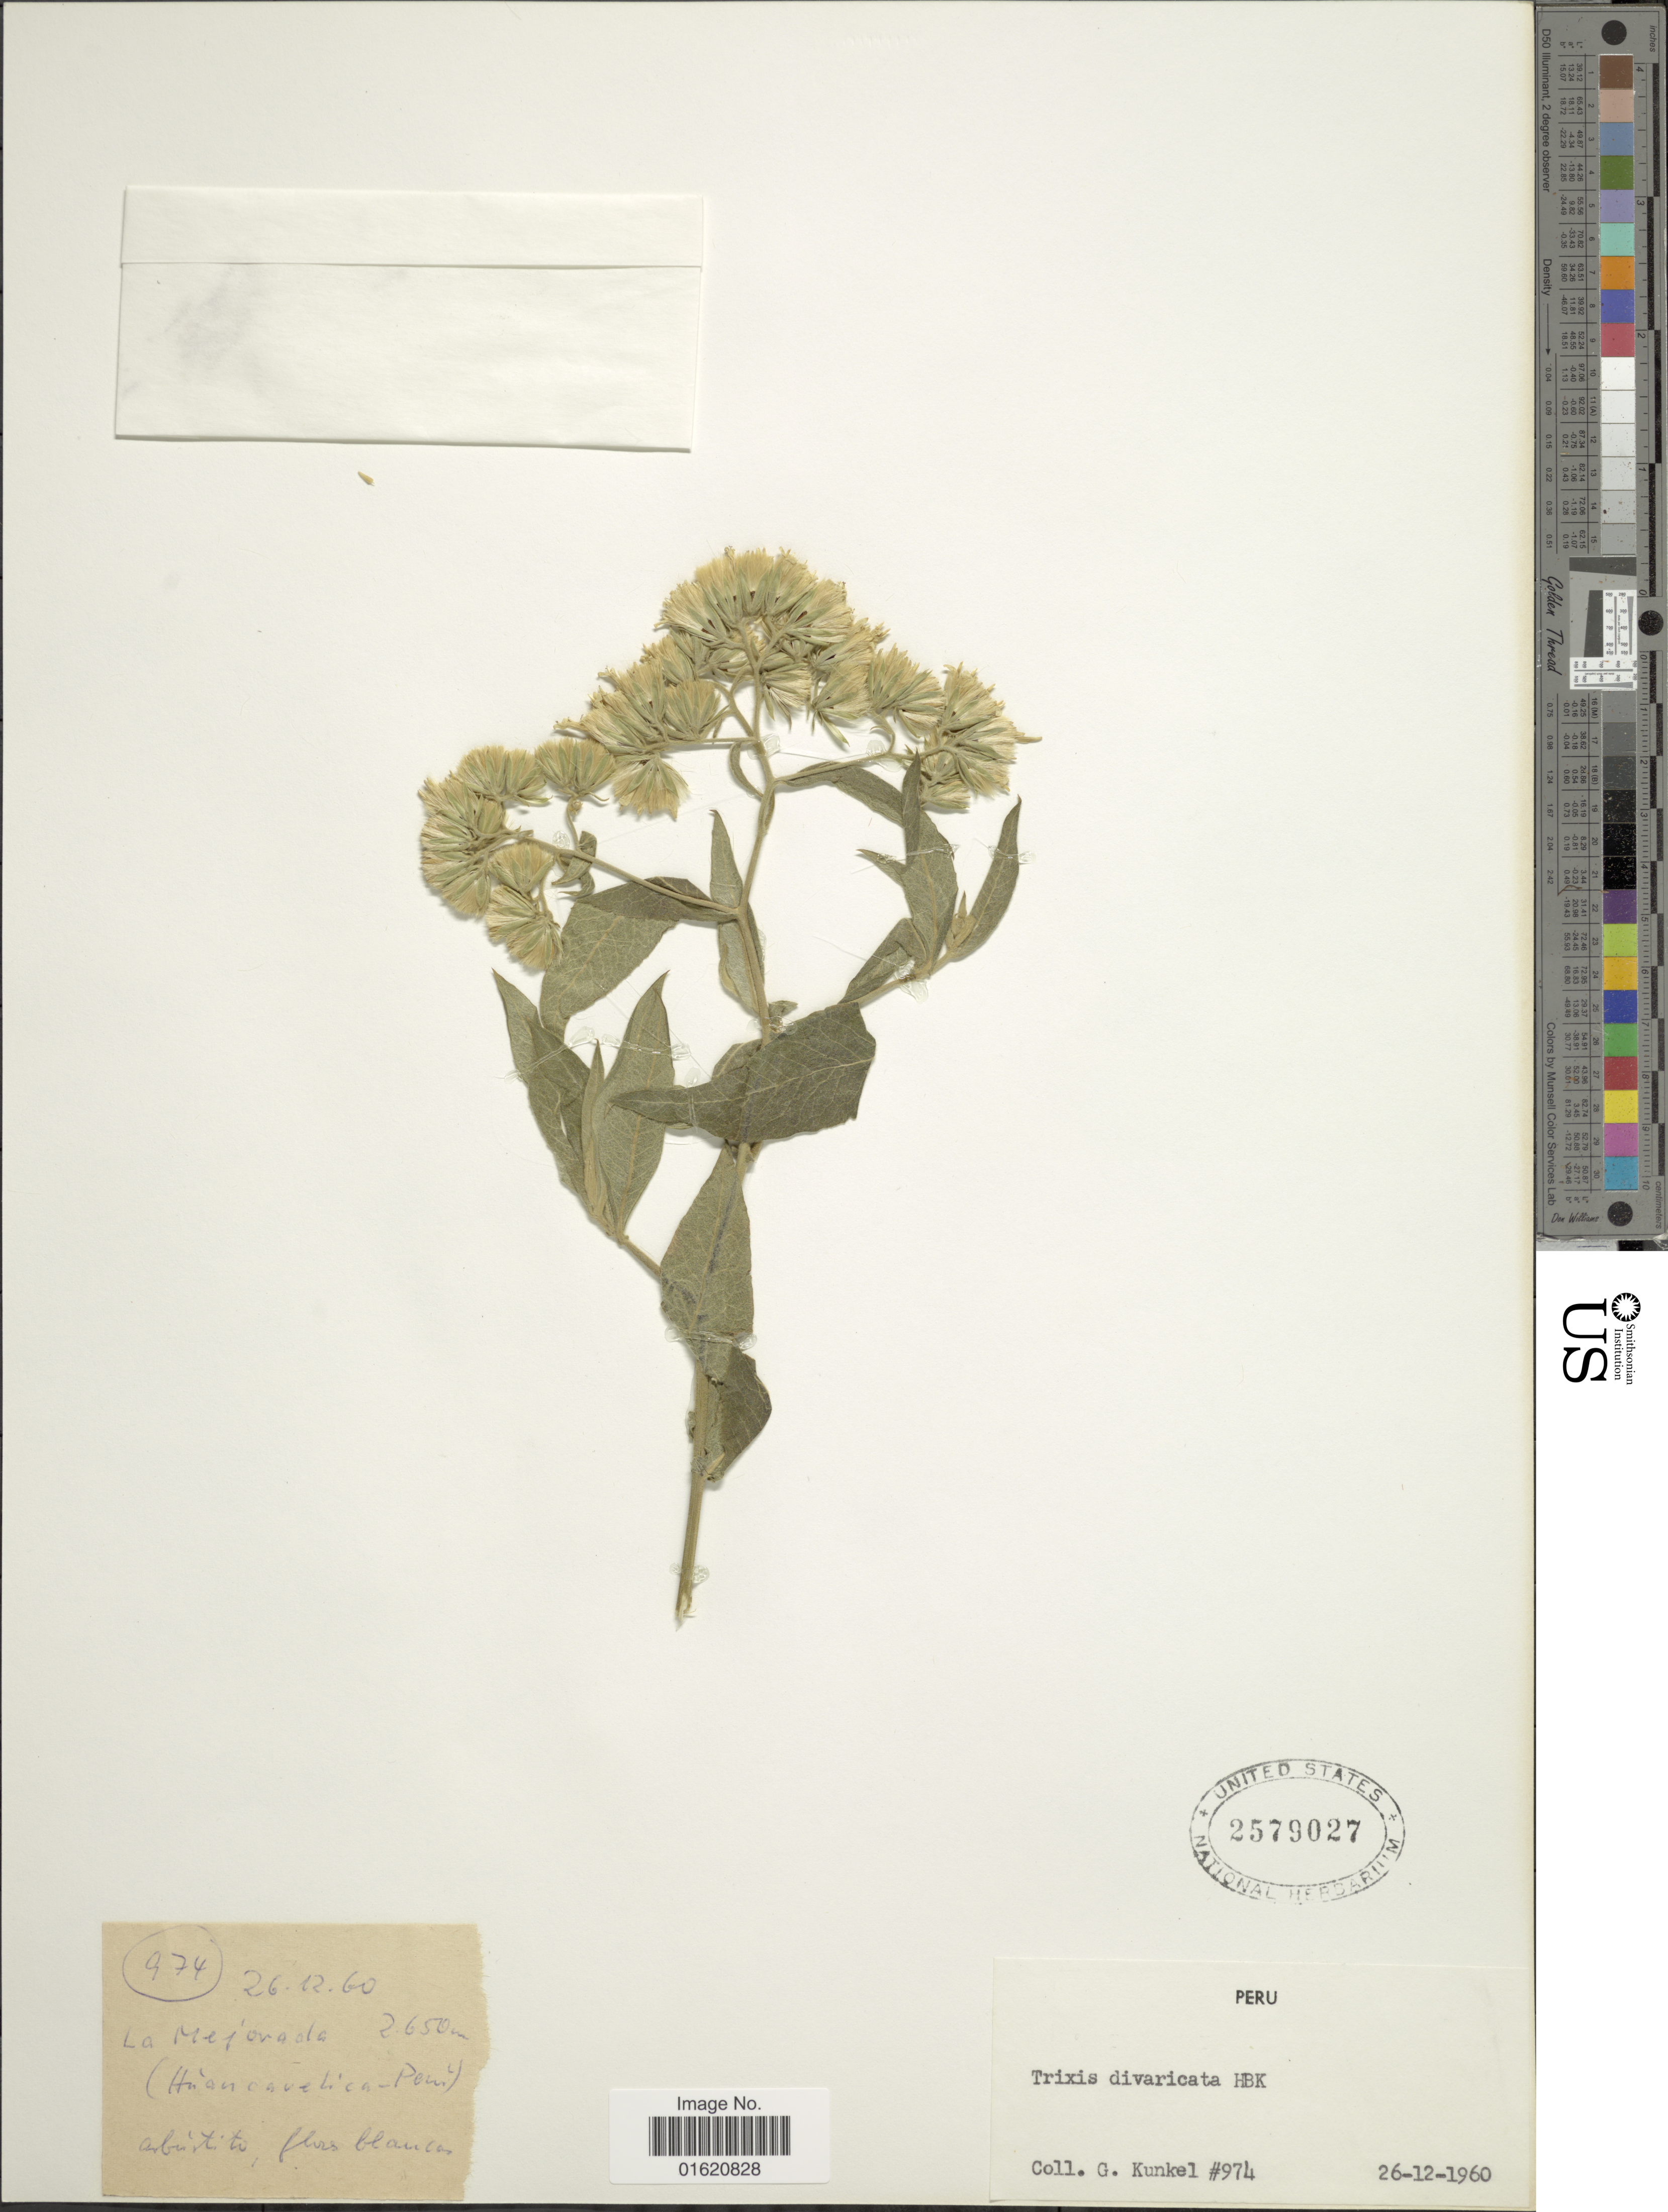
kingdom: Plantae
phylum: Tracheophyta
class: Magnoliopsida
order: Asterales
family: Asteraceae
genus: Trixis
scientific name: Trixis antimenorrhoea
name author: (Schrank) Mart. ex Kuntze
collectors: G. Kunkel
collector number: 974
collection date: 1960-12-26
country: Peru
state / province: Huancavelica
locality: La Mejorade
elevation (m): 2650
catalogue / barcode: US 2579027